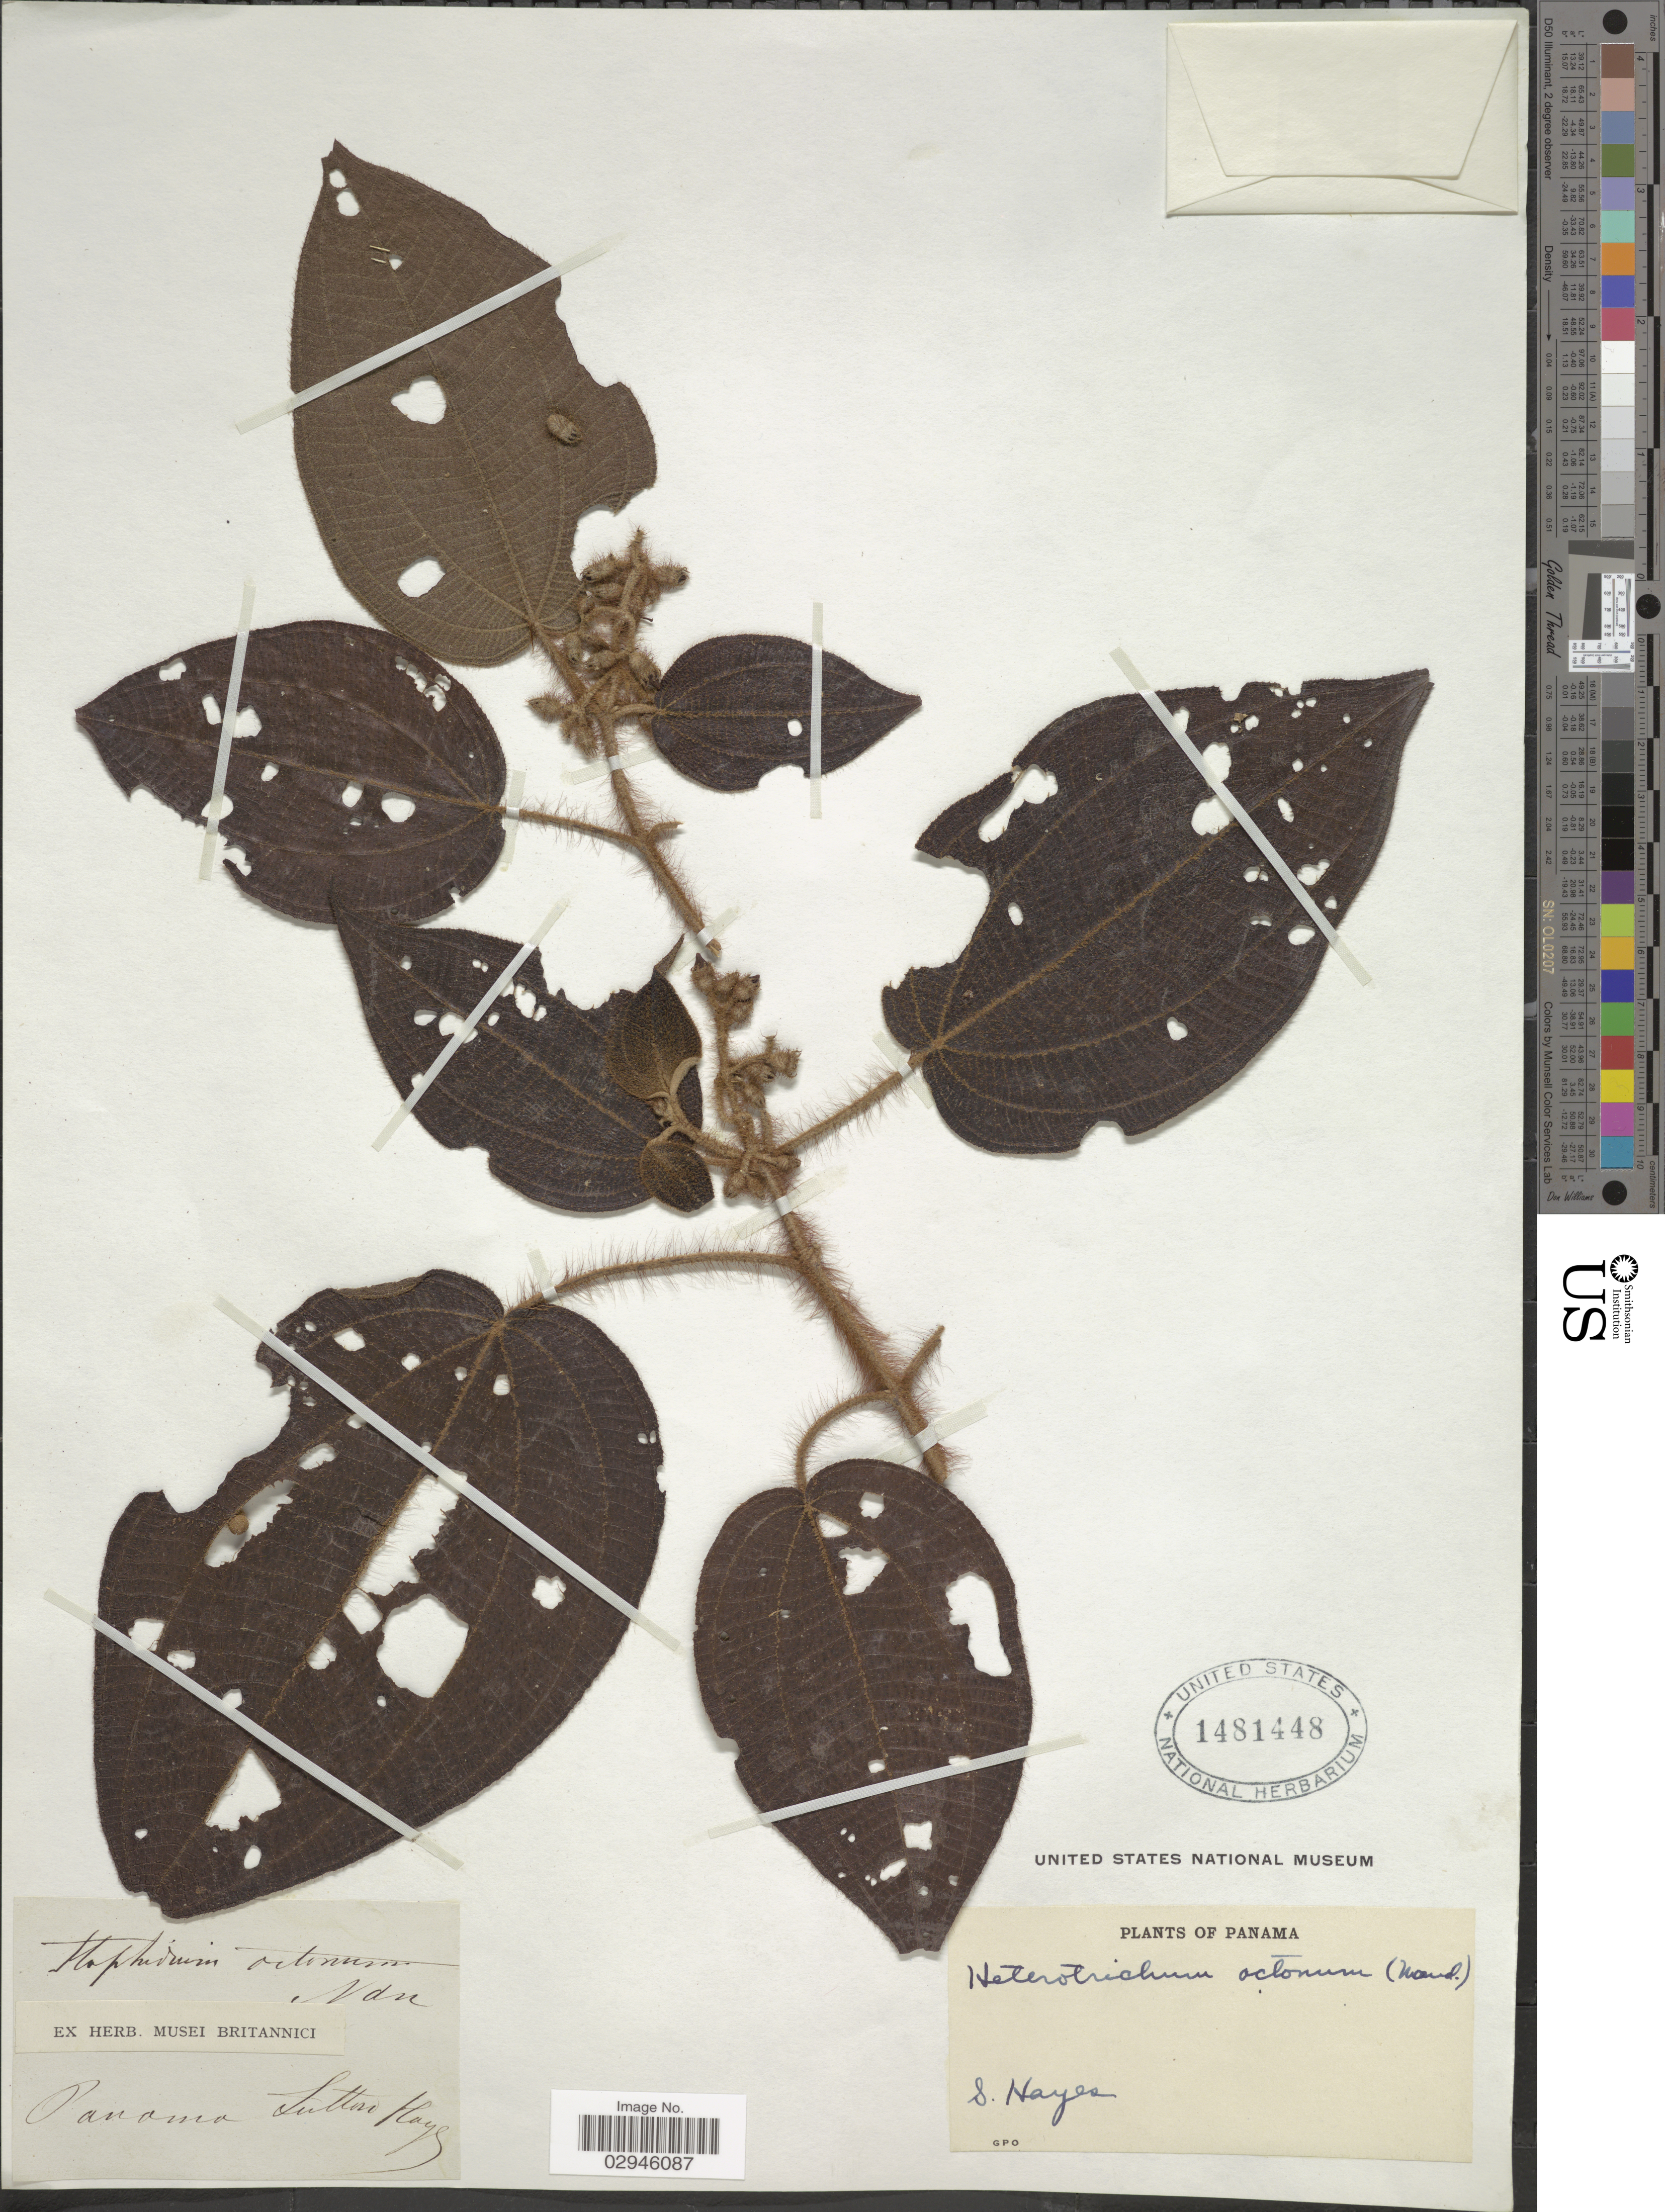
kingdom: Plantae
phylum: Tracheophyta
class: Magnoliopsida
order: Myrtales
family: Melastomataceae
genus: Heterotrichum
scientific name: Heterotrichum octonum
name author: (Bonpl.) DC.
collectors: S. Hayes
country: Panama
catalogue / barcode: US 1481448